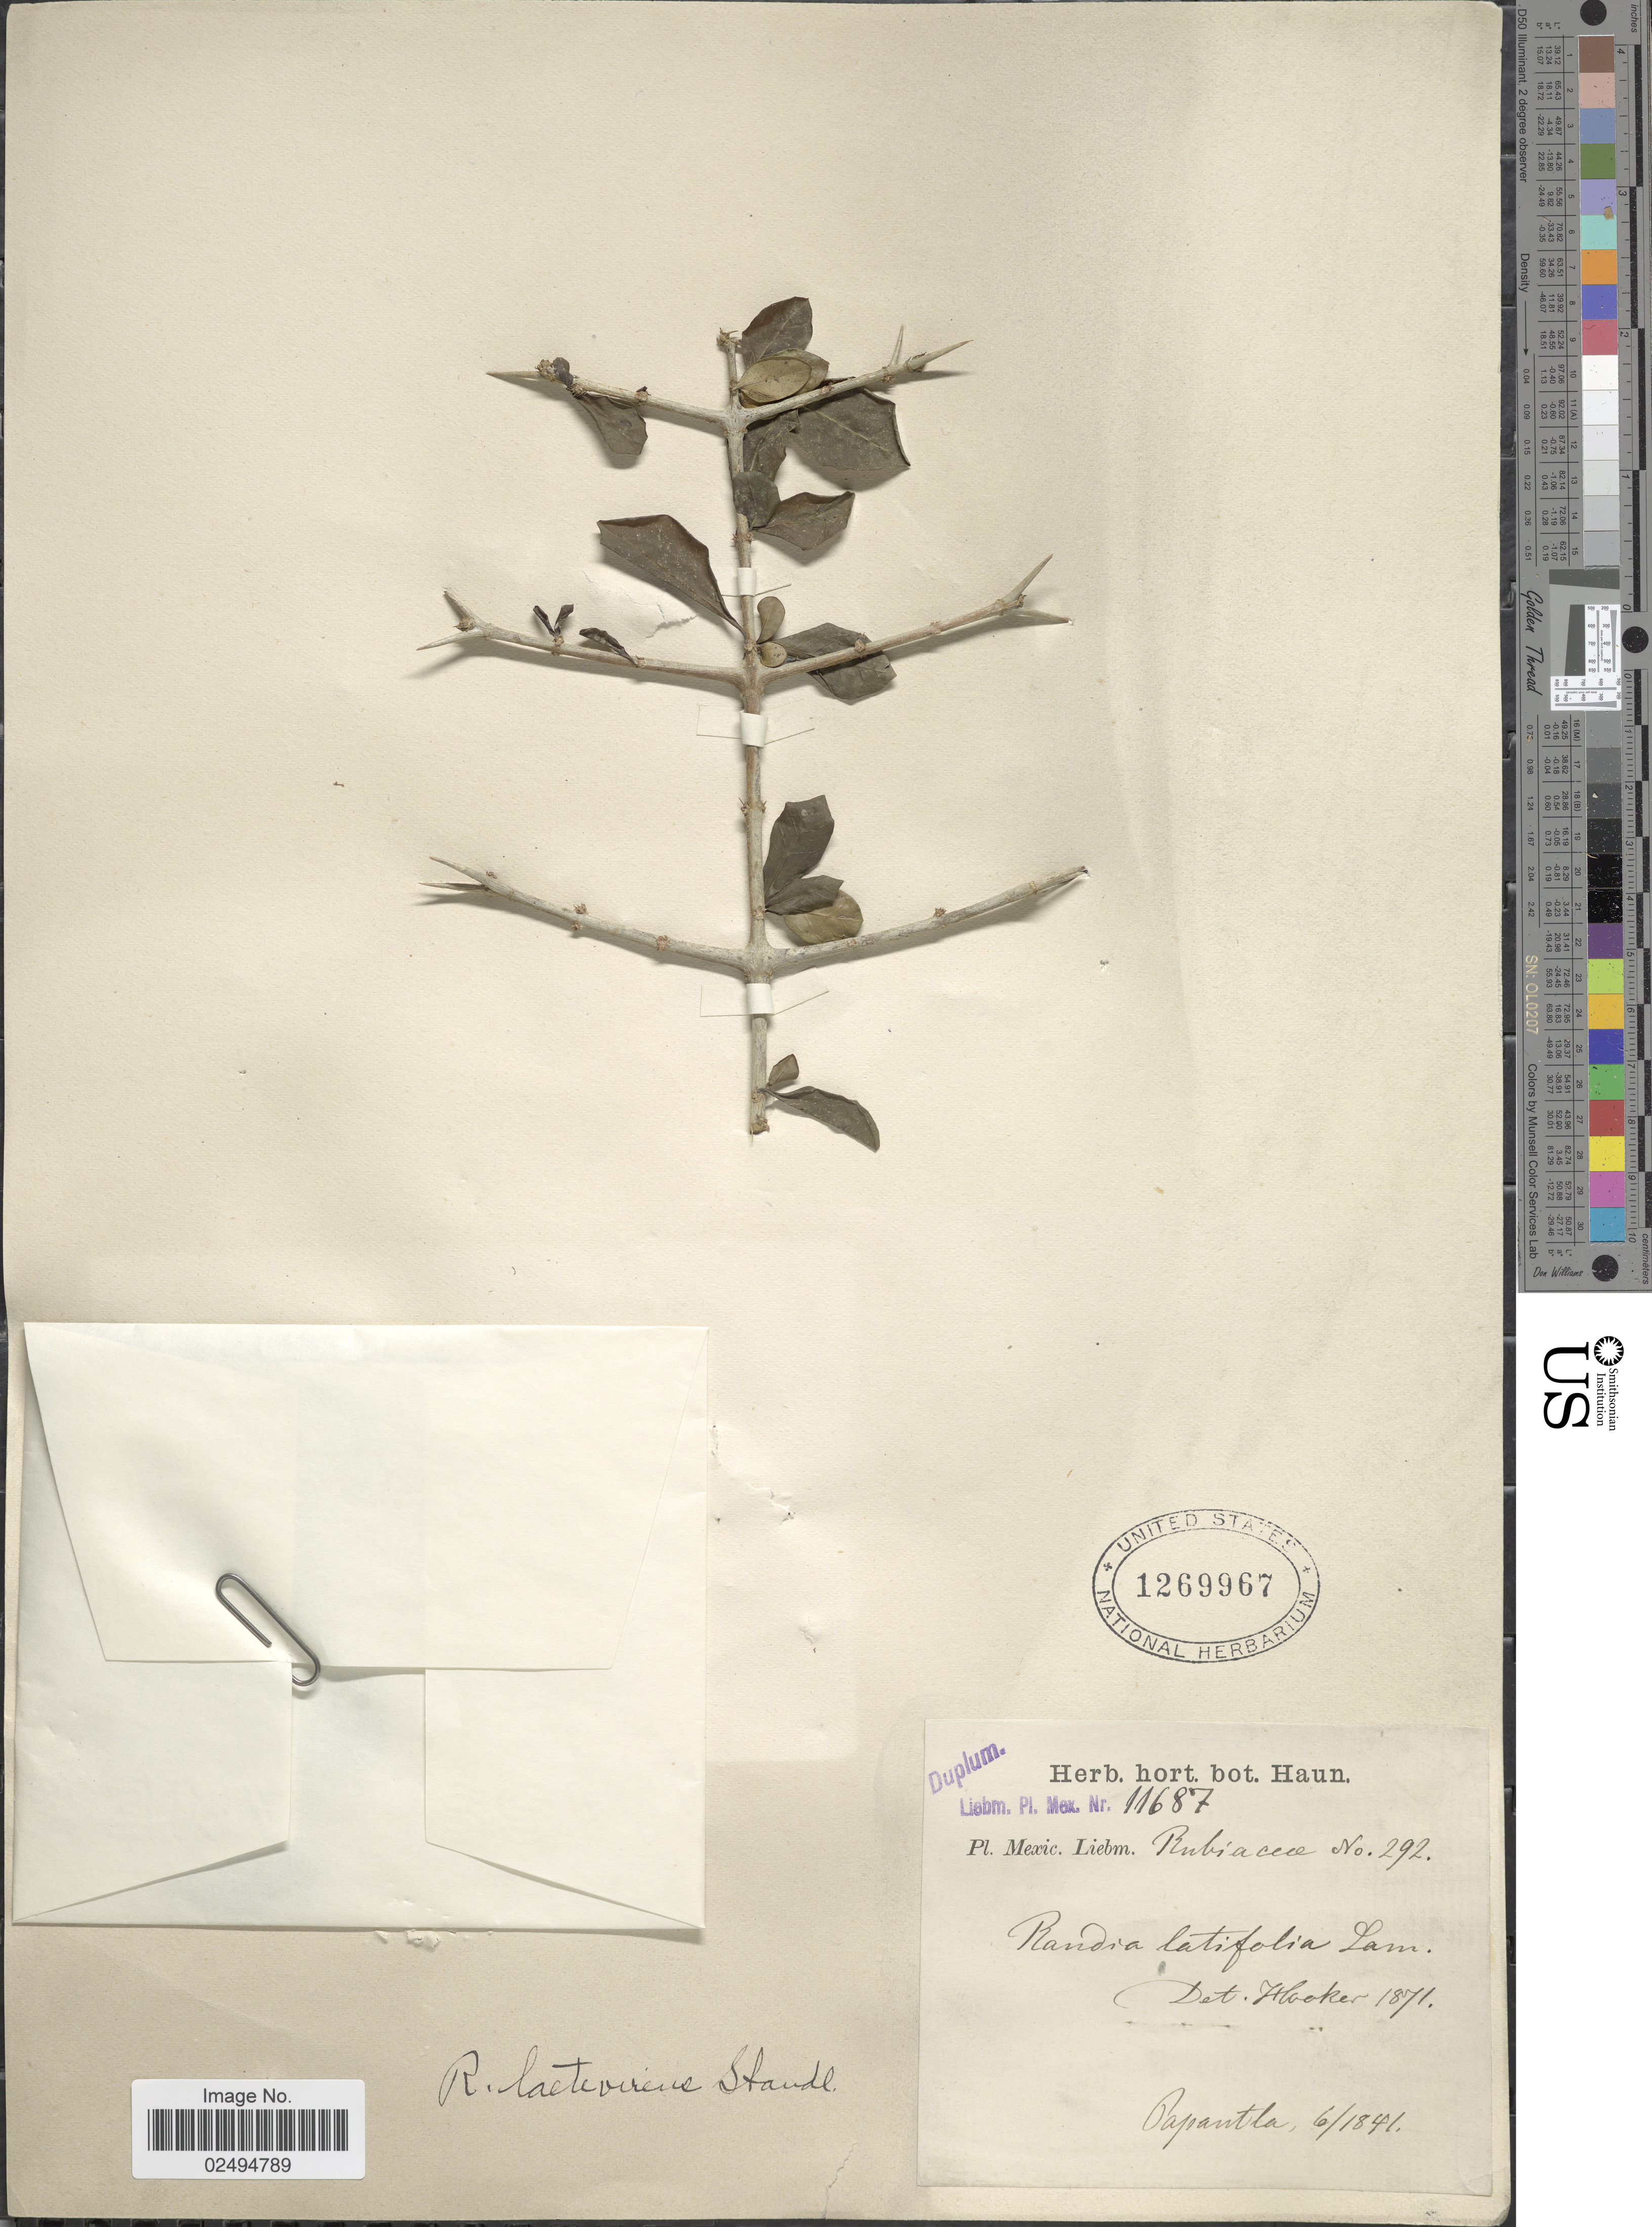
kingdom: Plantae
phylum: Tracheophyta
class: Magnoliopsida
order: Gentianales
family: Rubiaceae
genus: Randia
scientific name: Randia laetevirens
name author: Standl.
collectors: Liebmann, --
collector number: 11687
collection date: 1841-06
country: Mexico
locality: Papantla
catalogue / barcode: US 1269967